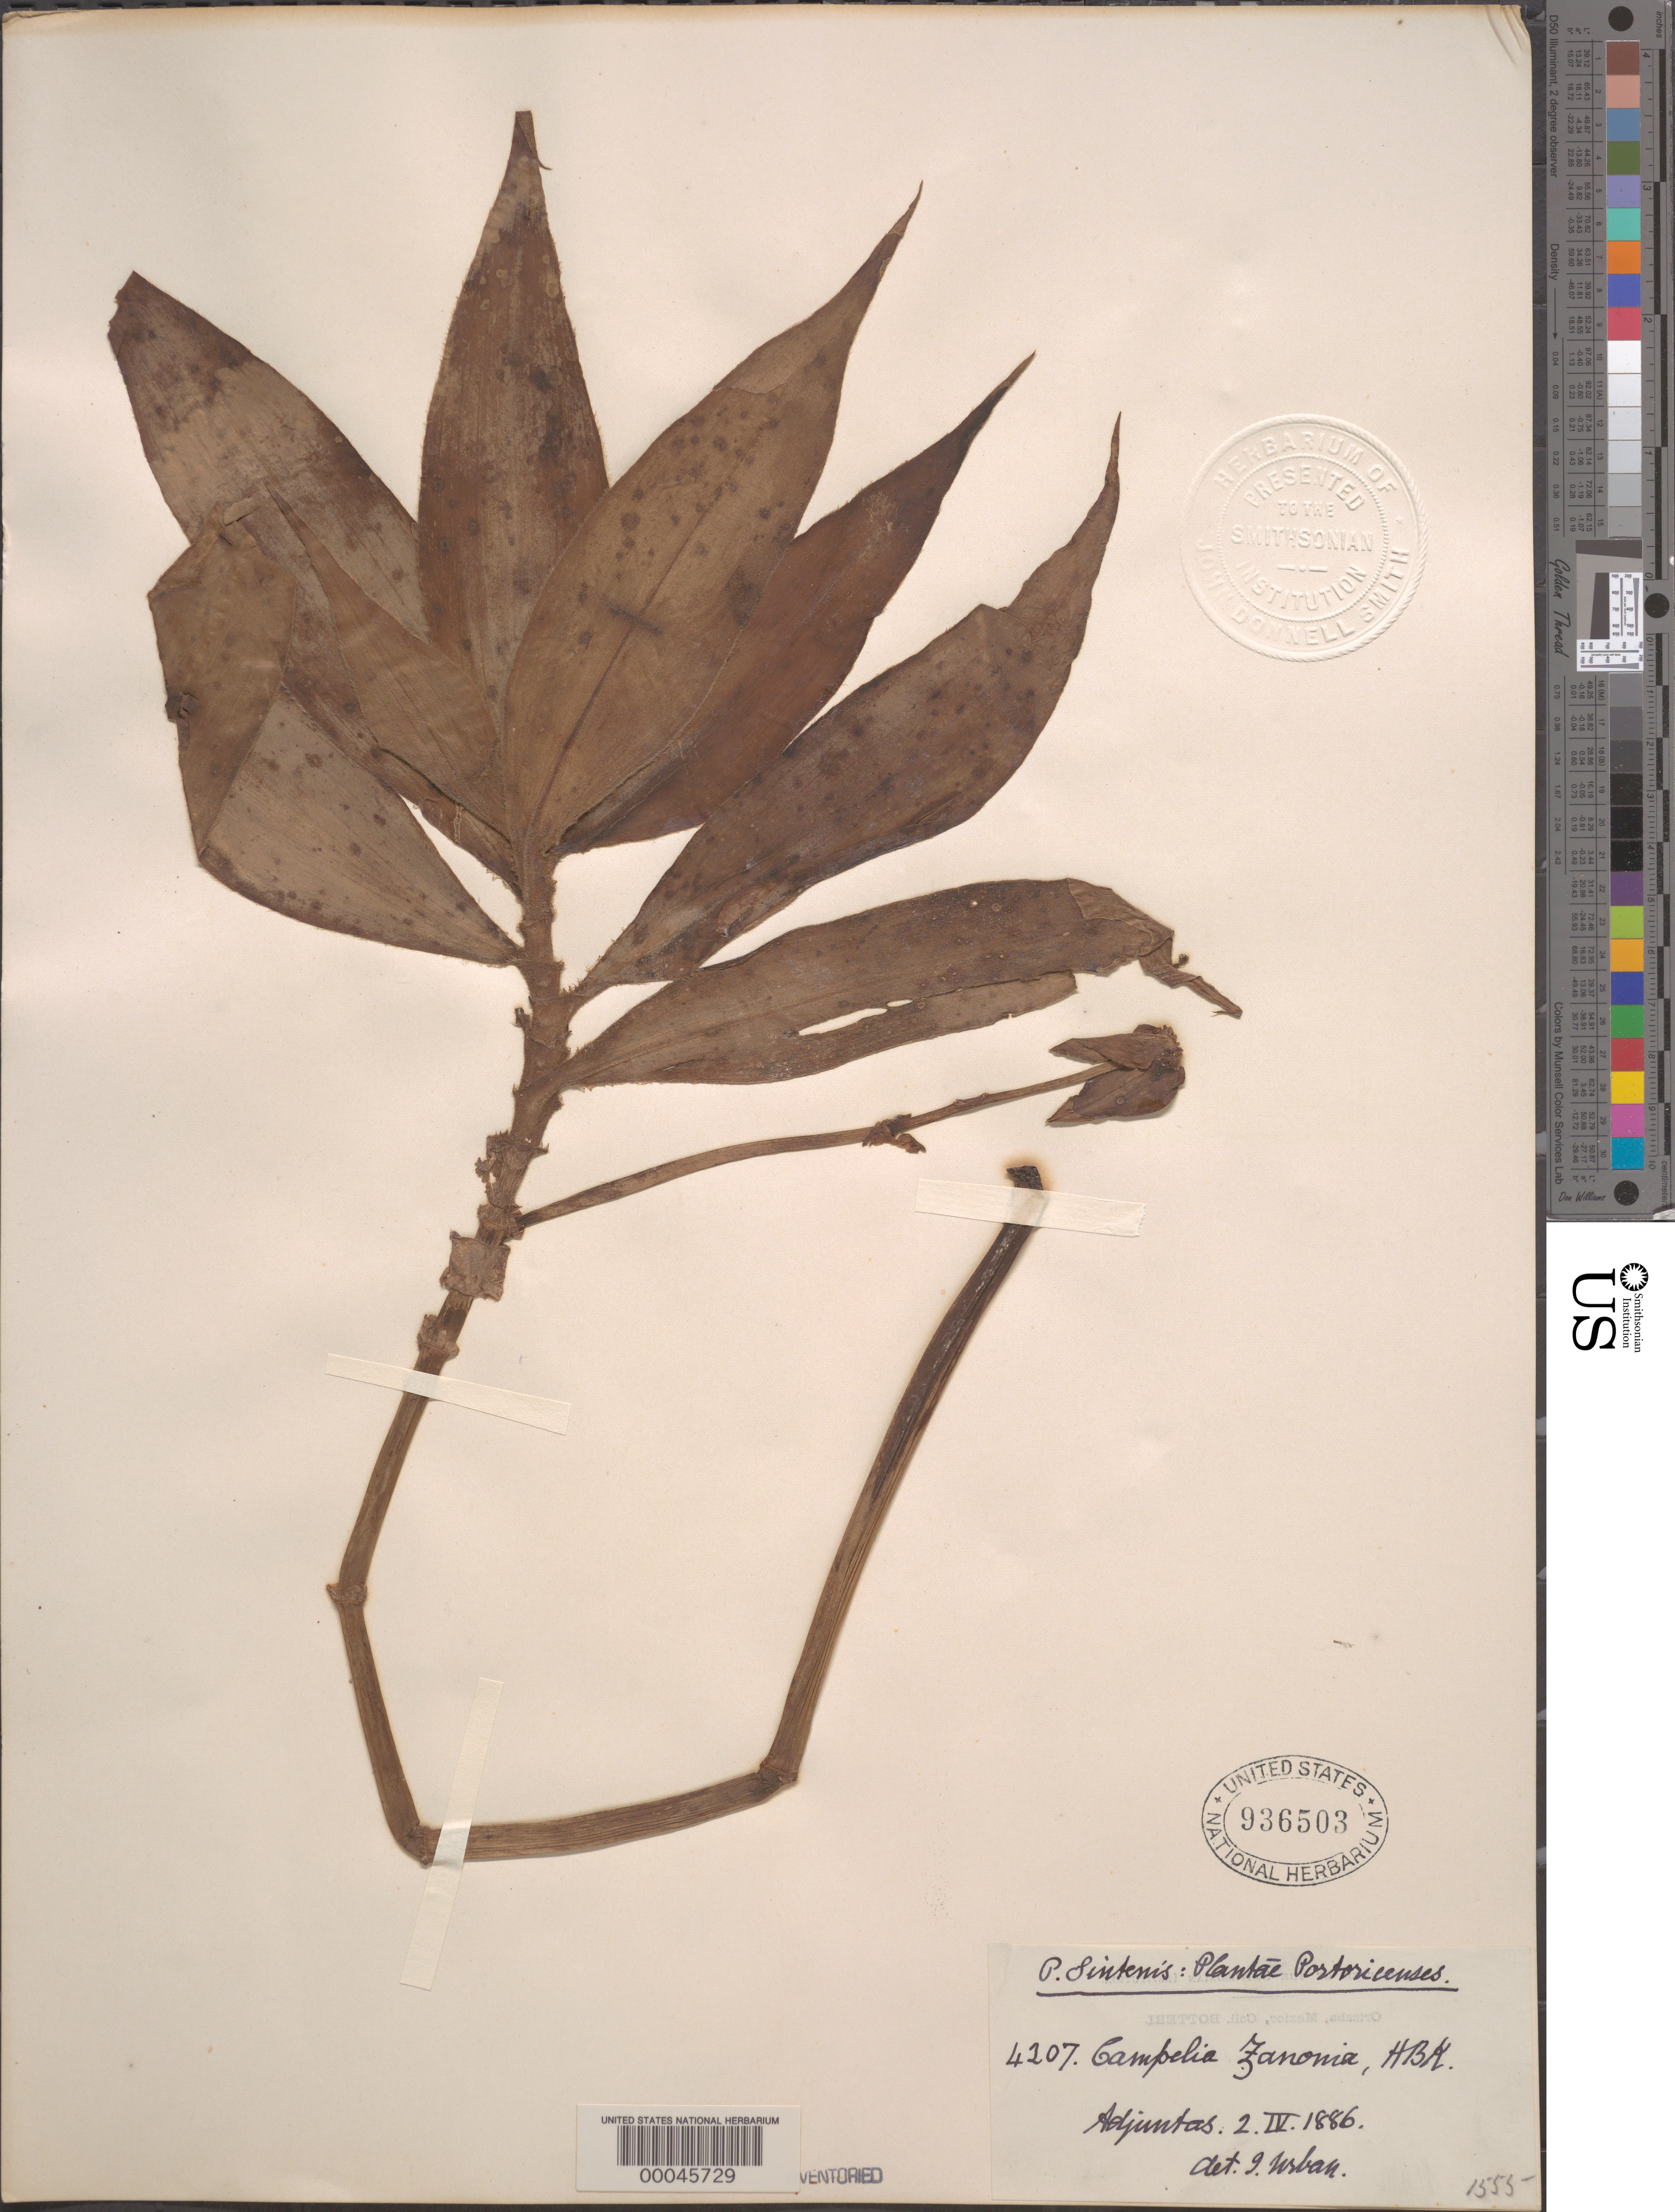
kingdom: Plantae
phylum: Tracheophyta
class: Liliopsida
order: Commelinales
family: Commelinaceae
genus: Tradescantia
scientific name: Tradescantia zanonia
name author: (L.) Sw.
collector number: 4207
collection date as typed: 02 Apr 1886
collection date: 1886-04-02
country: Puerto Rico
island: Greater Antilles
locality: Adjuntas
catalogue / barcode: US 936503